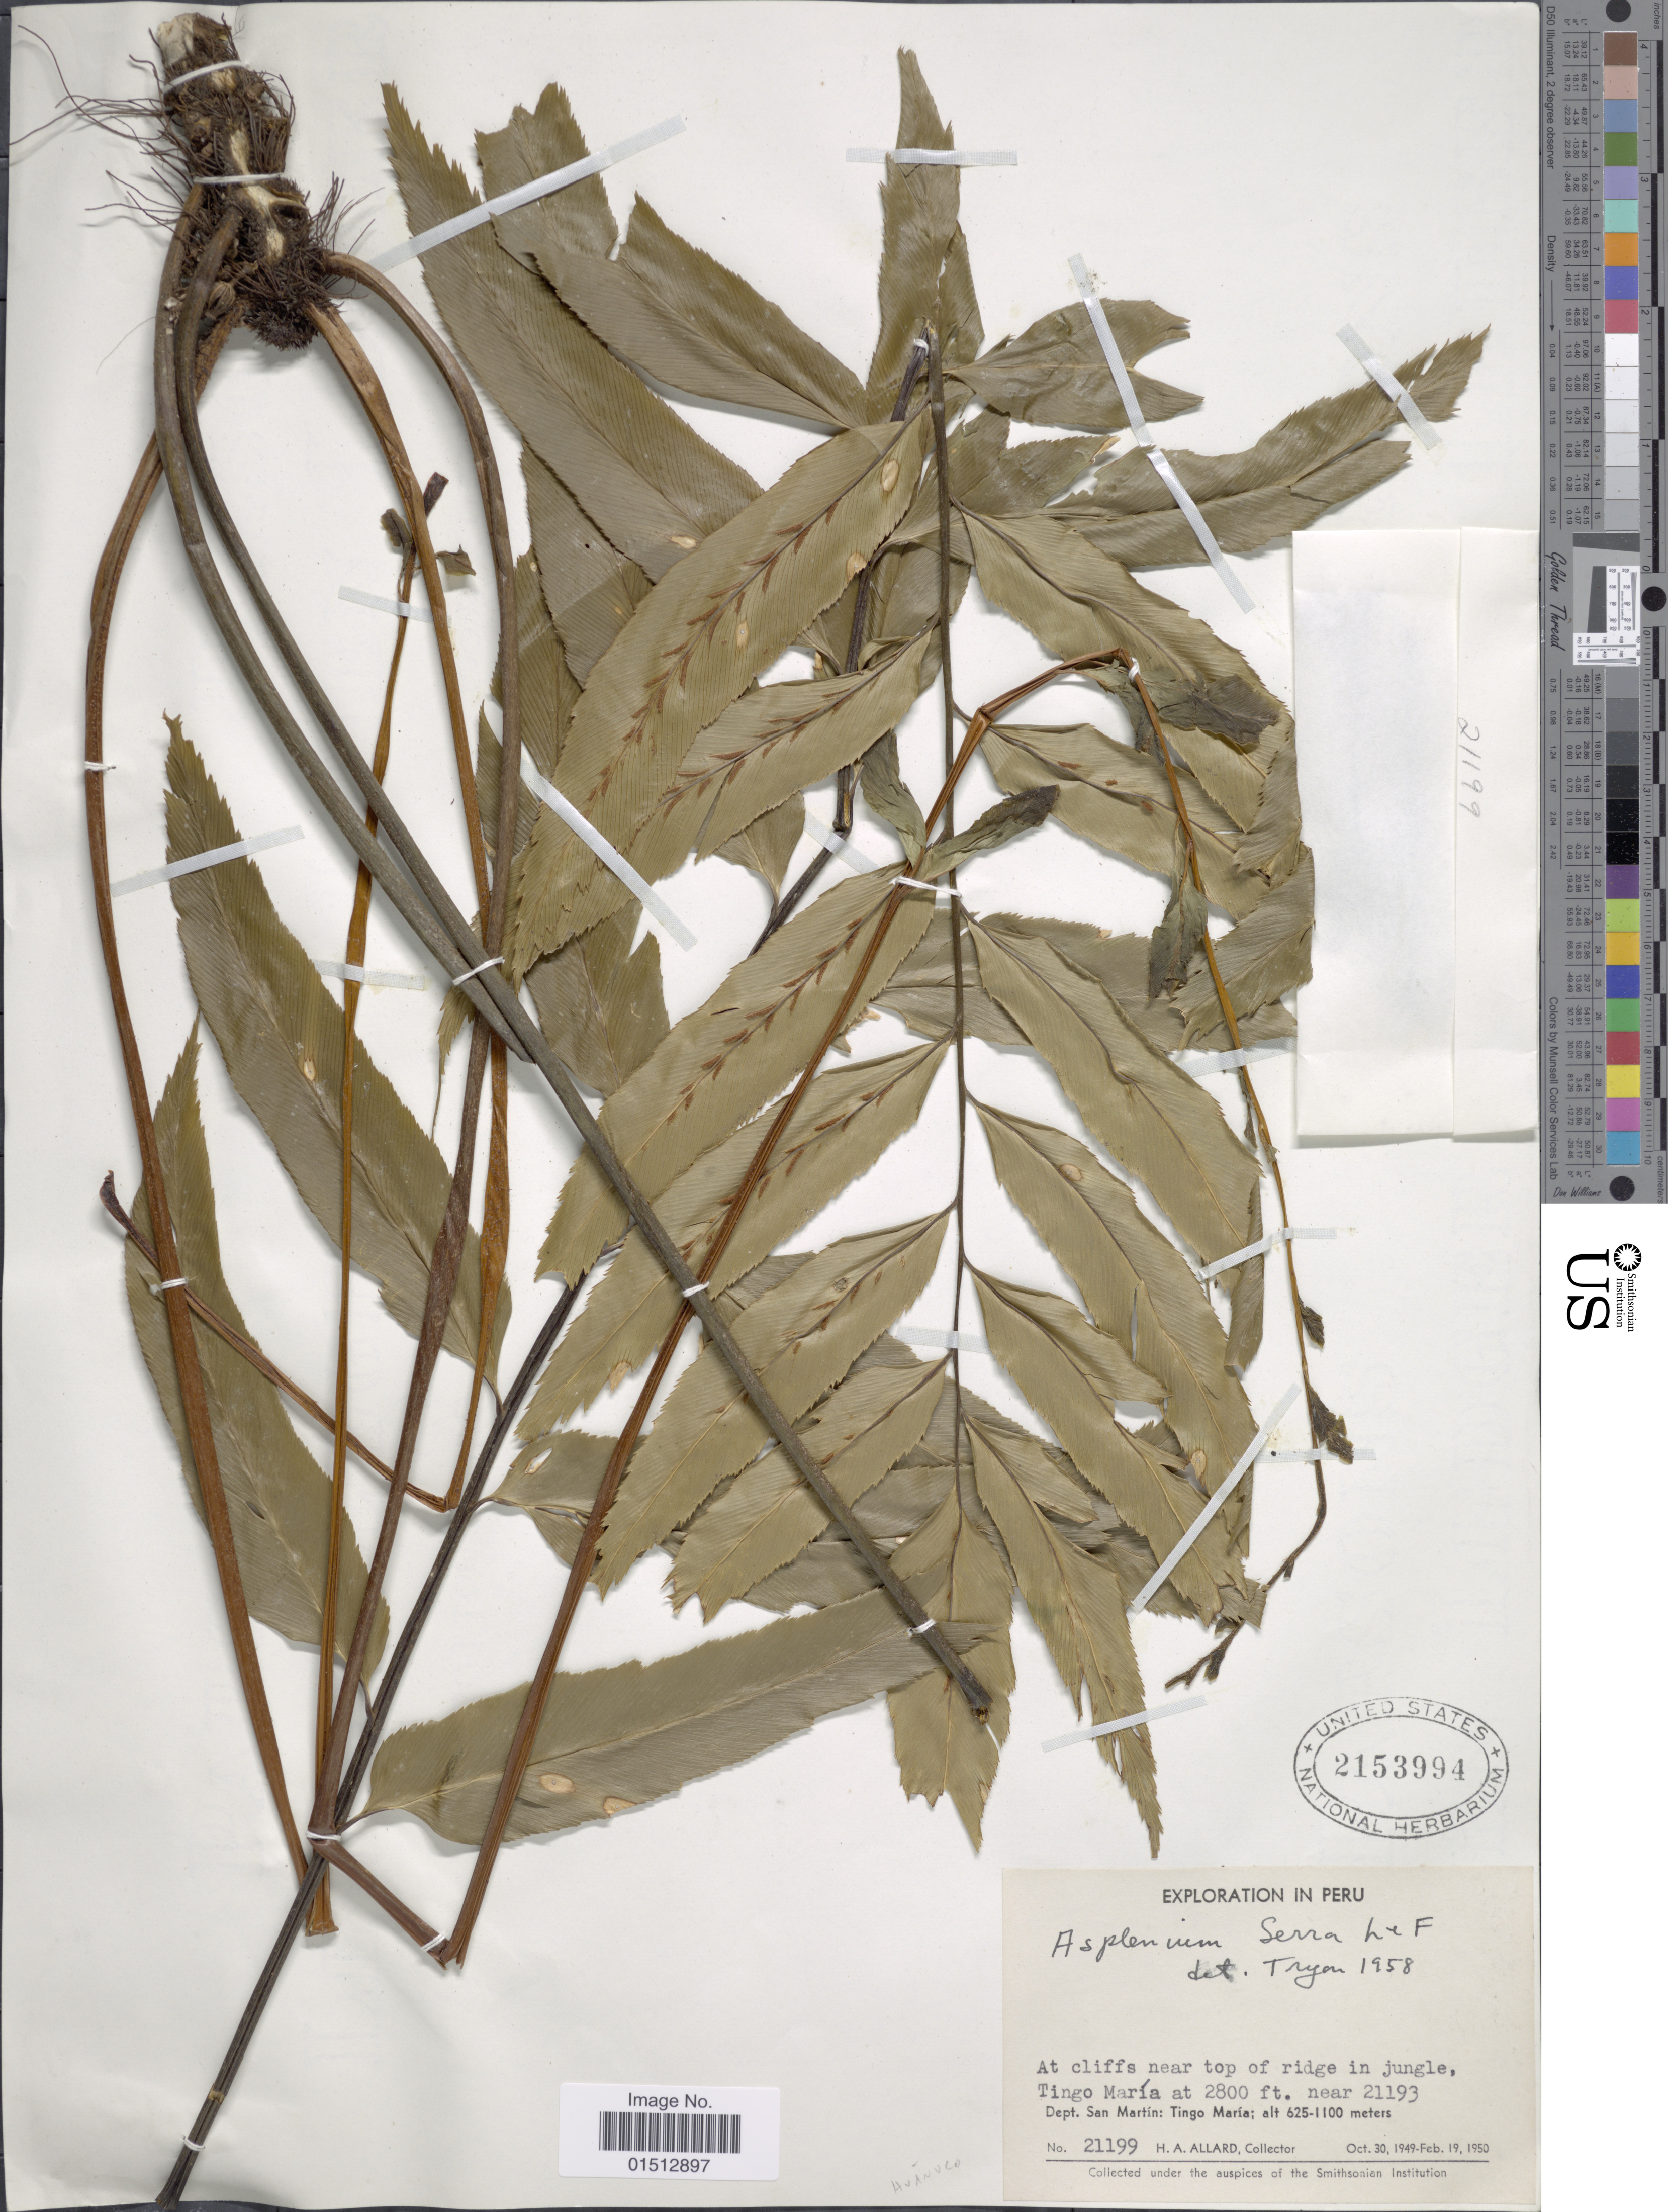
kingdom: Plantae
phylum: Tracheophyta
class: Polypodiopsida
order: Polypodiales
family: Aspleniaceae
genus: Asplenium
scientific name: Asplenium serra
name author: Langsd. & Fisch.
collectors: H. A. Allard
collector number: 21199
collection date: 1950-02-19/1950-10-30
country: Peru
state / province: San Martín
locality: Peru, Tingo Maria at 2800 ft near 21193, Dept. San Martin: Tingo Maria.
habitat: at cliffs near top of ridge in jungle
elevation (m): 625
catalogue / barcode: US 2153994